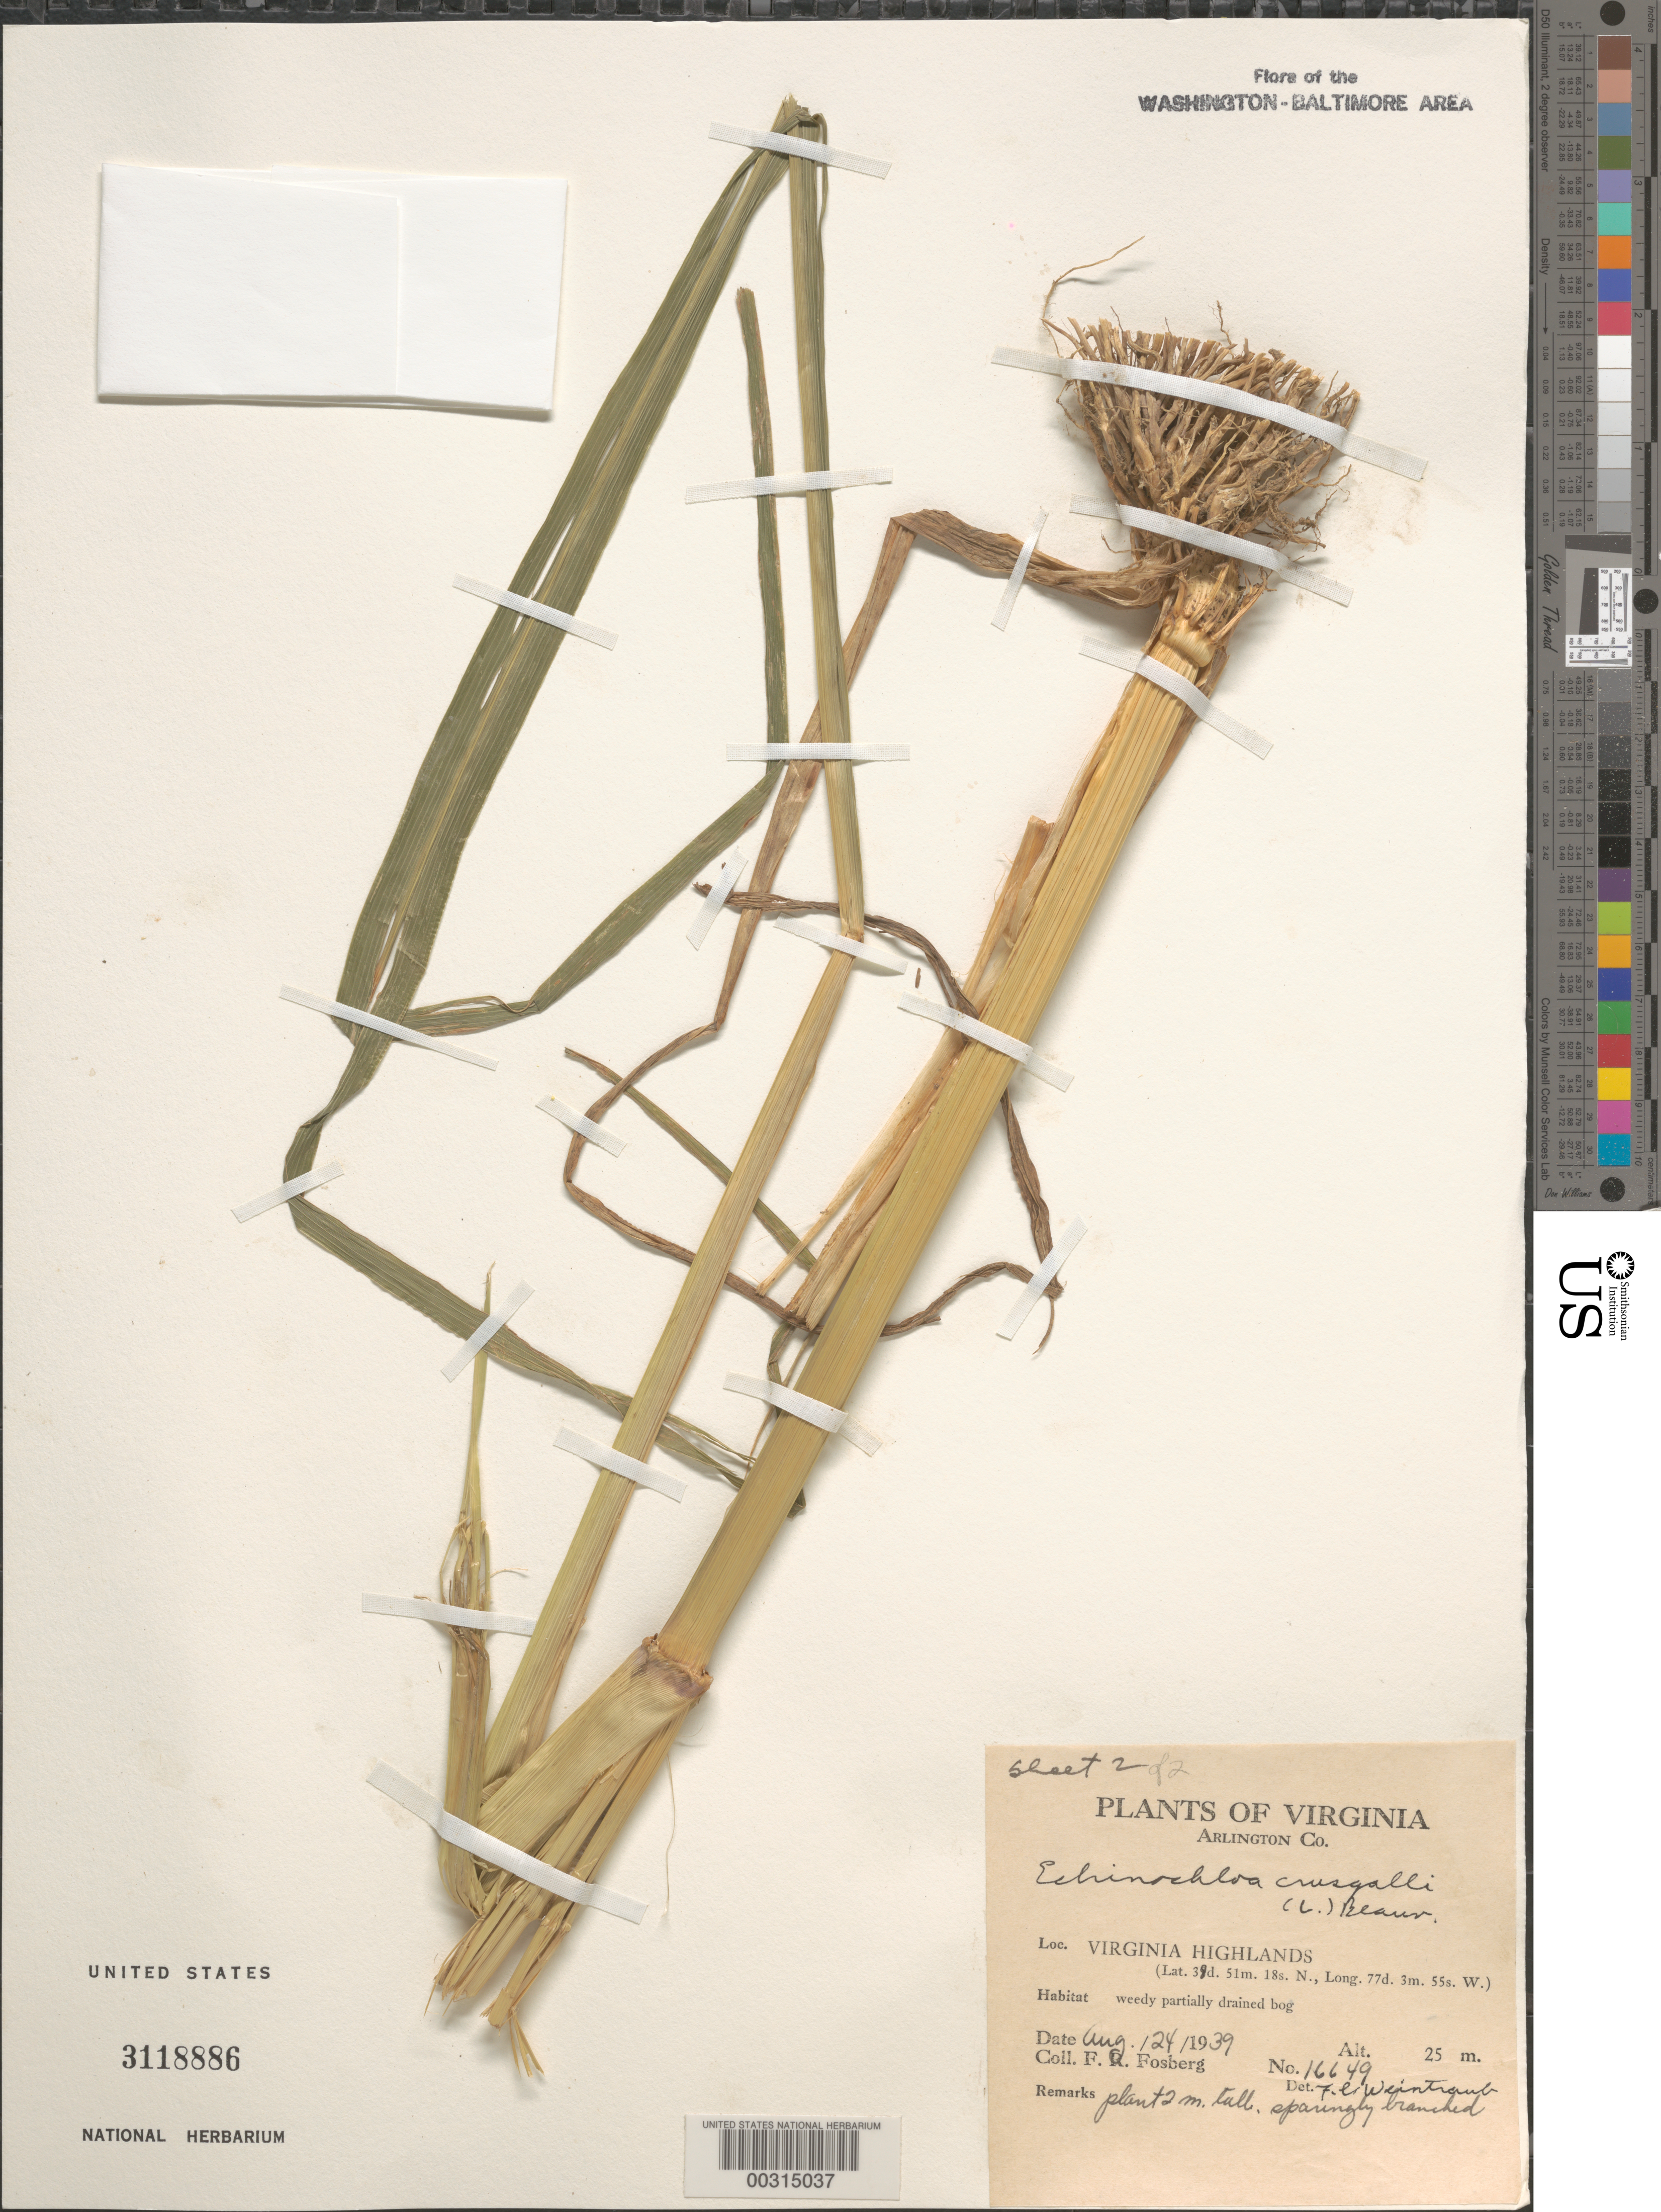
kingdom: Plantae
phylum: Tracheophyta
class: Liliopsida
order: Poales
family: Poaceae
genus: Echinochloa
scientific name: Echinochloa crus-galli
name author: (L.) P. Beauv.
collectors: F. R. Fosberg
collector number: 16649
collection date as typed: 24 Aug 1939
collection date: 1939-08-24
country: United States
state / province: Virginia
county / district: Arlington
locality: Virginia Highlands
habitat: Weedy partially drained bog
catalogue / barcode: US 3118886